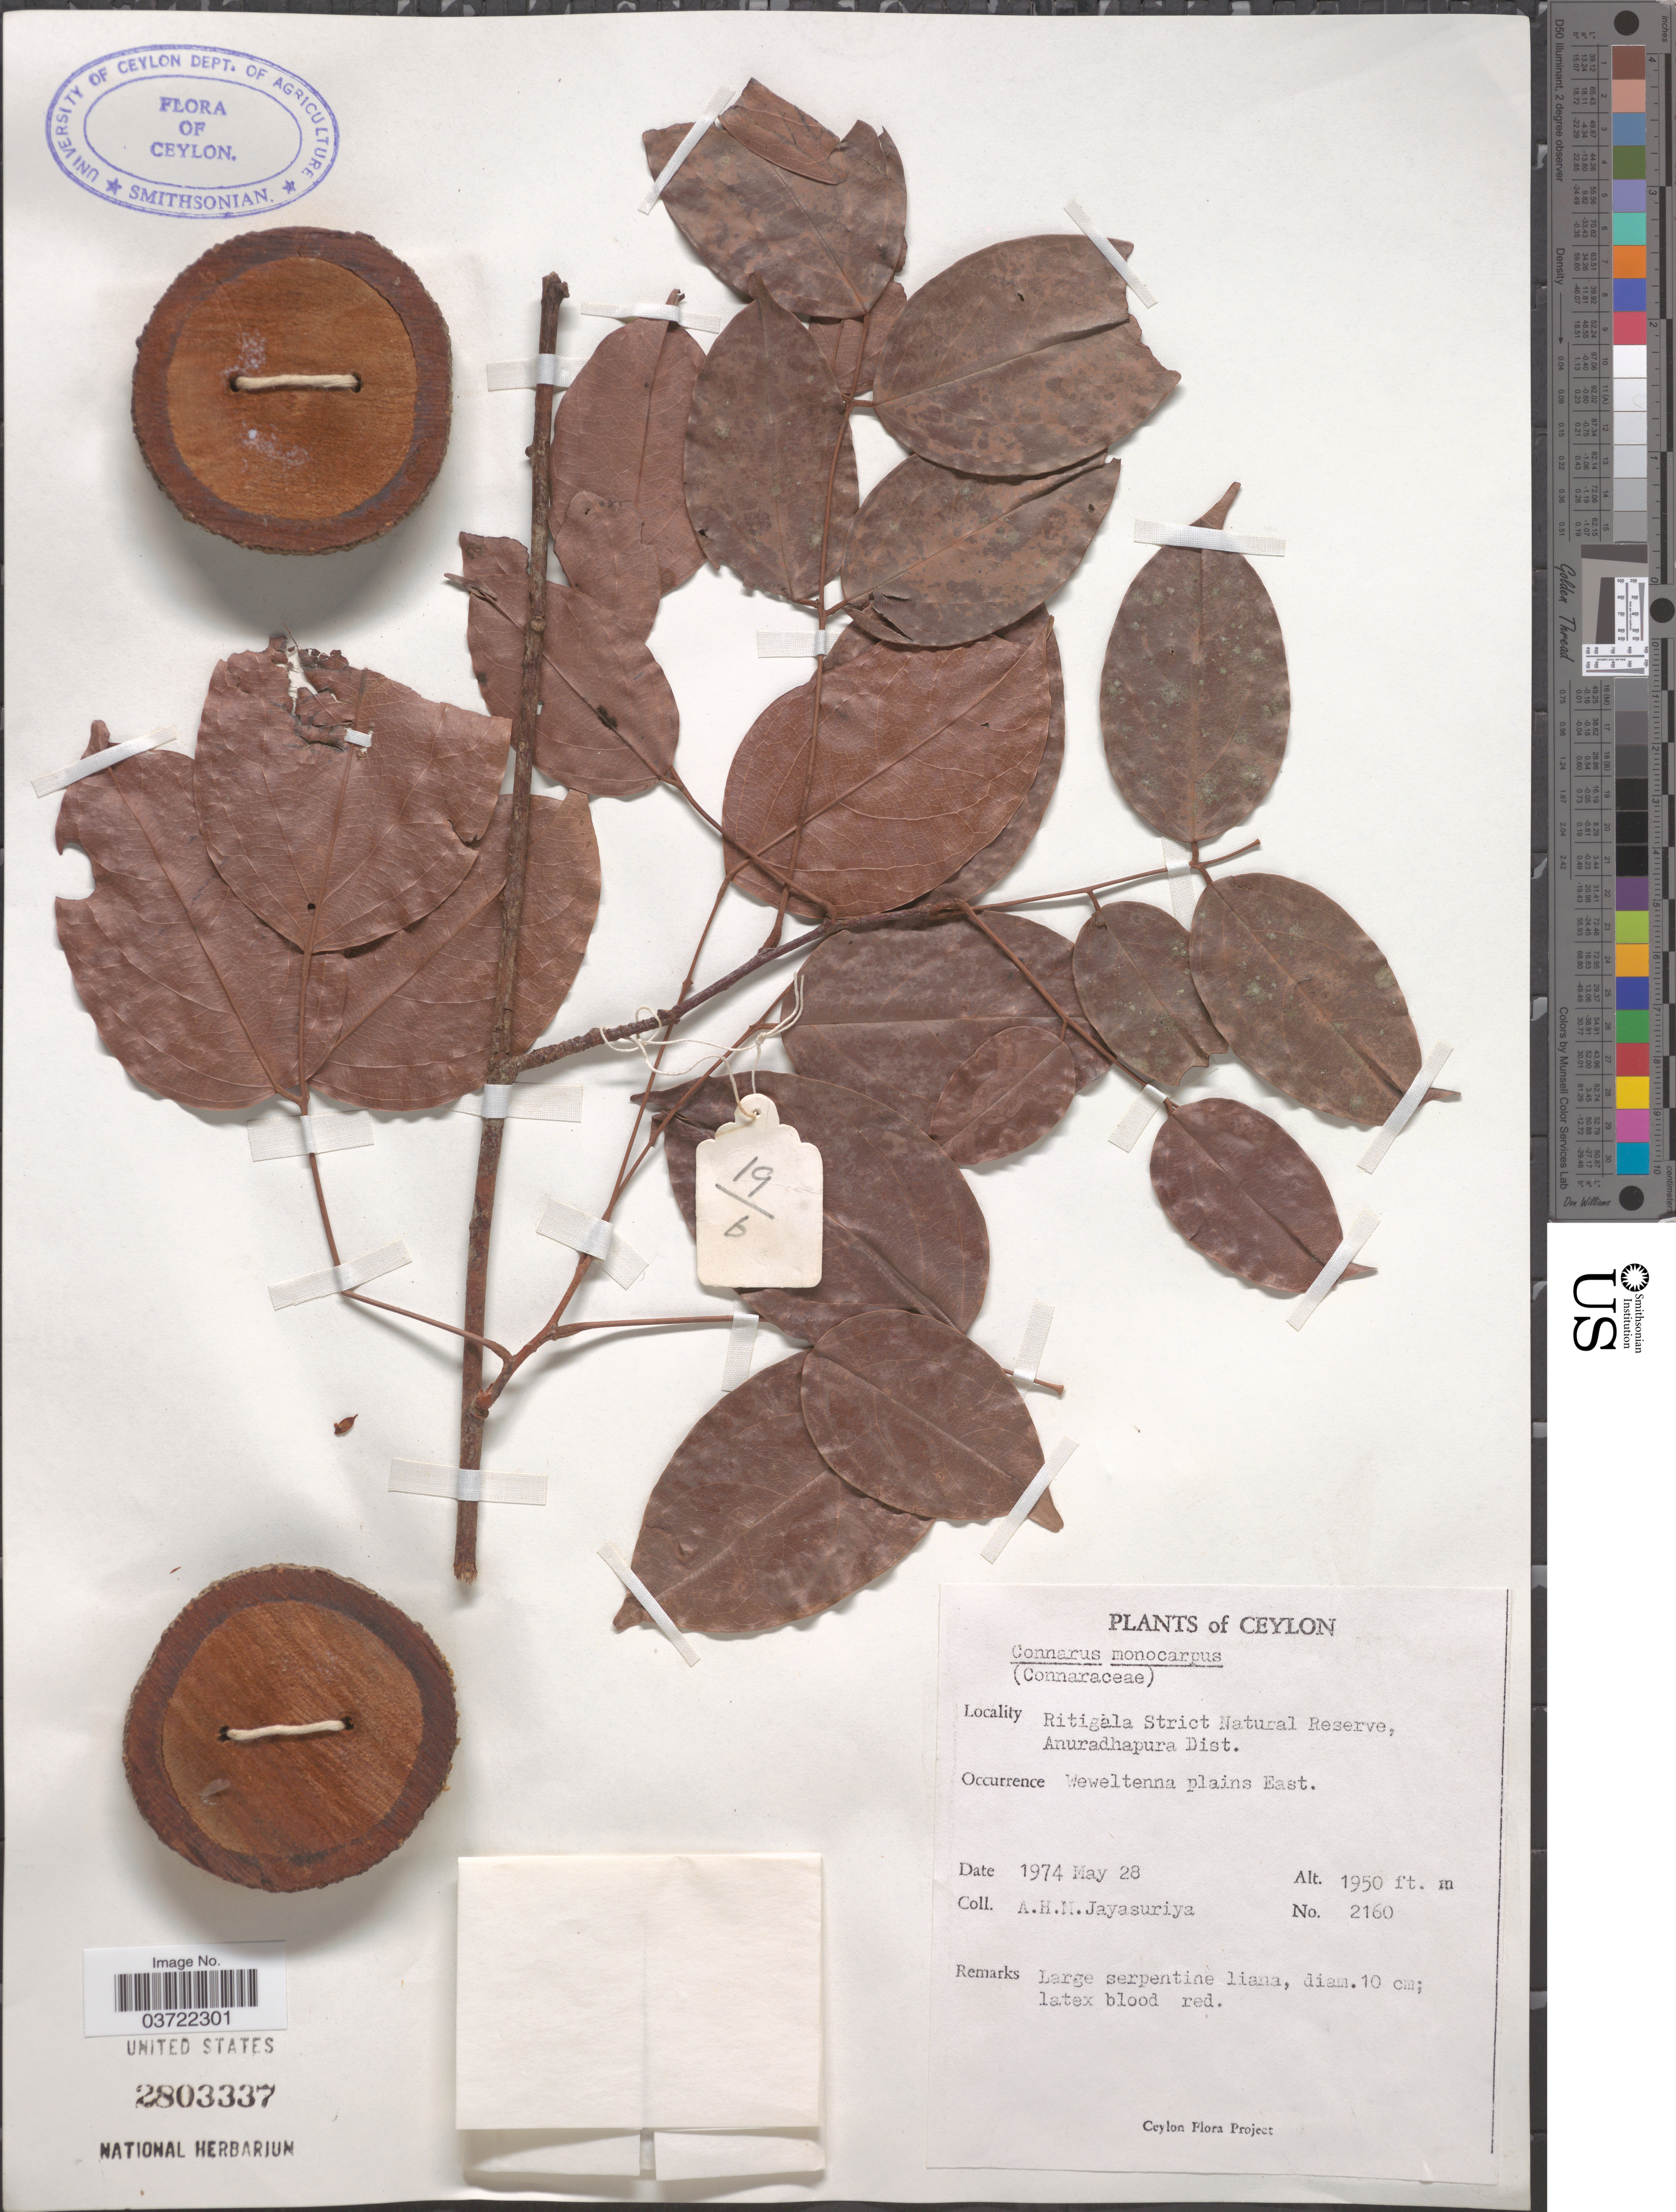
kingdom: Plantae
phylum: Tracheophyta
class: Magnoliopsida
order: Oxalidales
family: Connaraceae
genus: Connarus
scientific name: Connarus monocarpos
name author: L.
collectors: A. H. Jayasuriya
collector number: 2160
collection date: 1974-05-28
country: Sri Lanka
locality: Ceylon. Ritigala Strict Natural Reserve, Anuradhapura Dist. Weweltenna plains East.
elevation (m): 594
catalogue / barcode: US 2803337